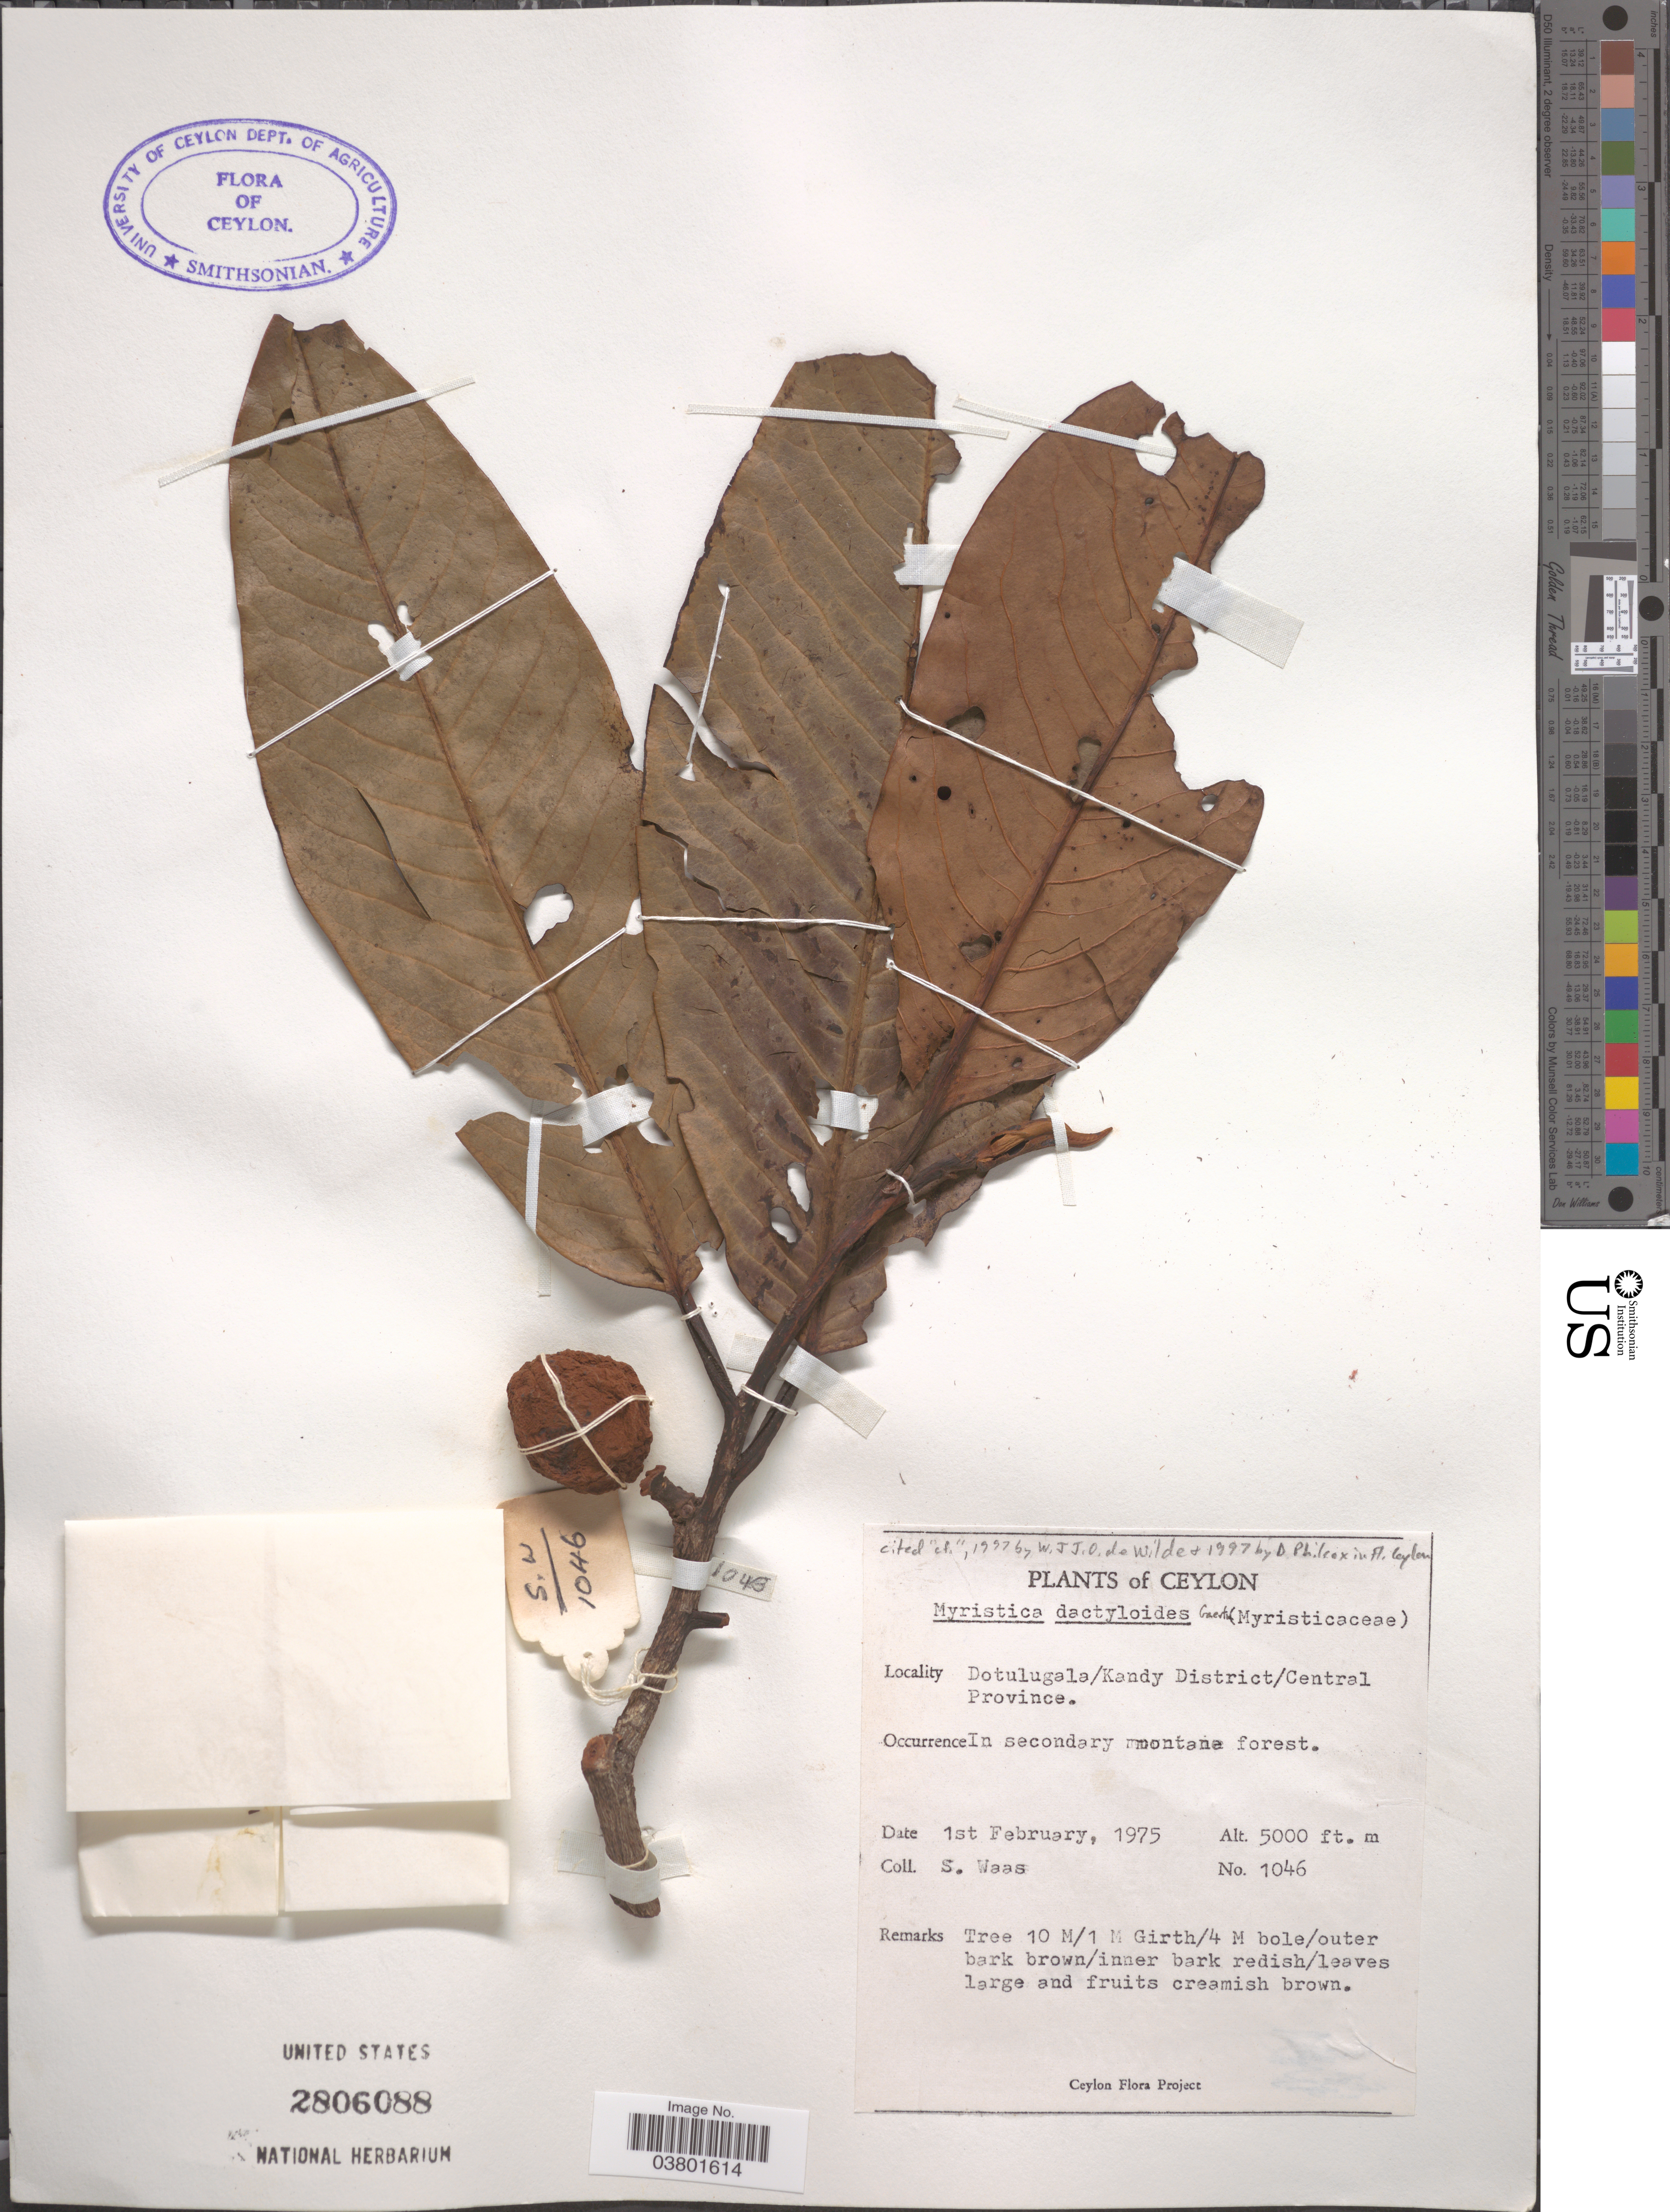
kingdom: Plantae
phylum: Tracheophyta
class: Magnoliopsida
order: Magnoliales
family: Myristicaceae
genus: Myristica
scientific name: Myristica dactyloides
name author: Wall.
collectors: S. Waas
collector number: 1046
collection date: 1975-02-01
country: Sri Lanka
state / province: Central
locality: Ceylon. Dotulugala/Kandy District/.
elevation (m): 1524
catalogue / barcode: US 2806088